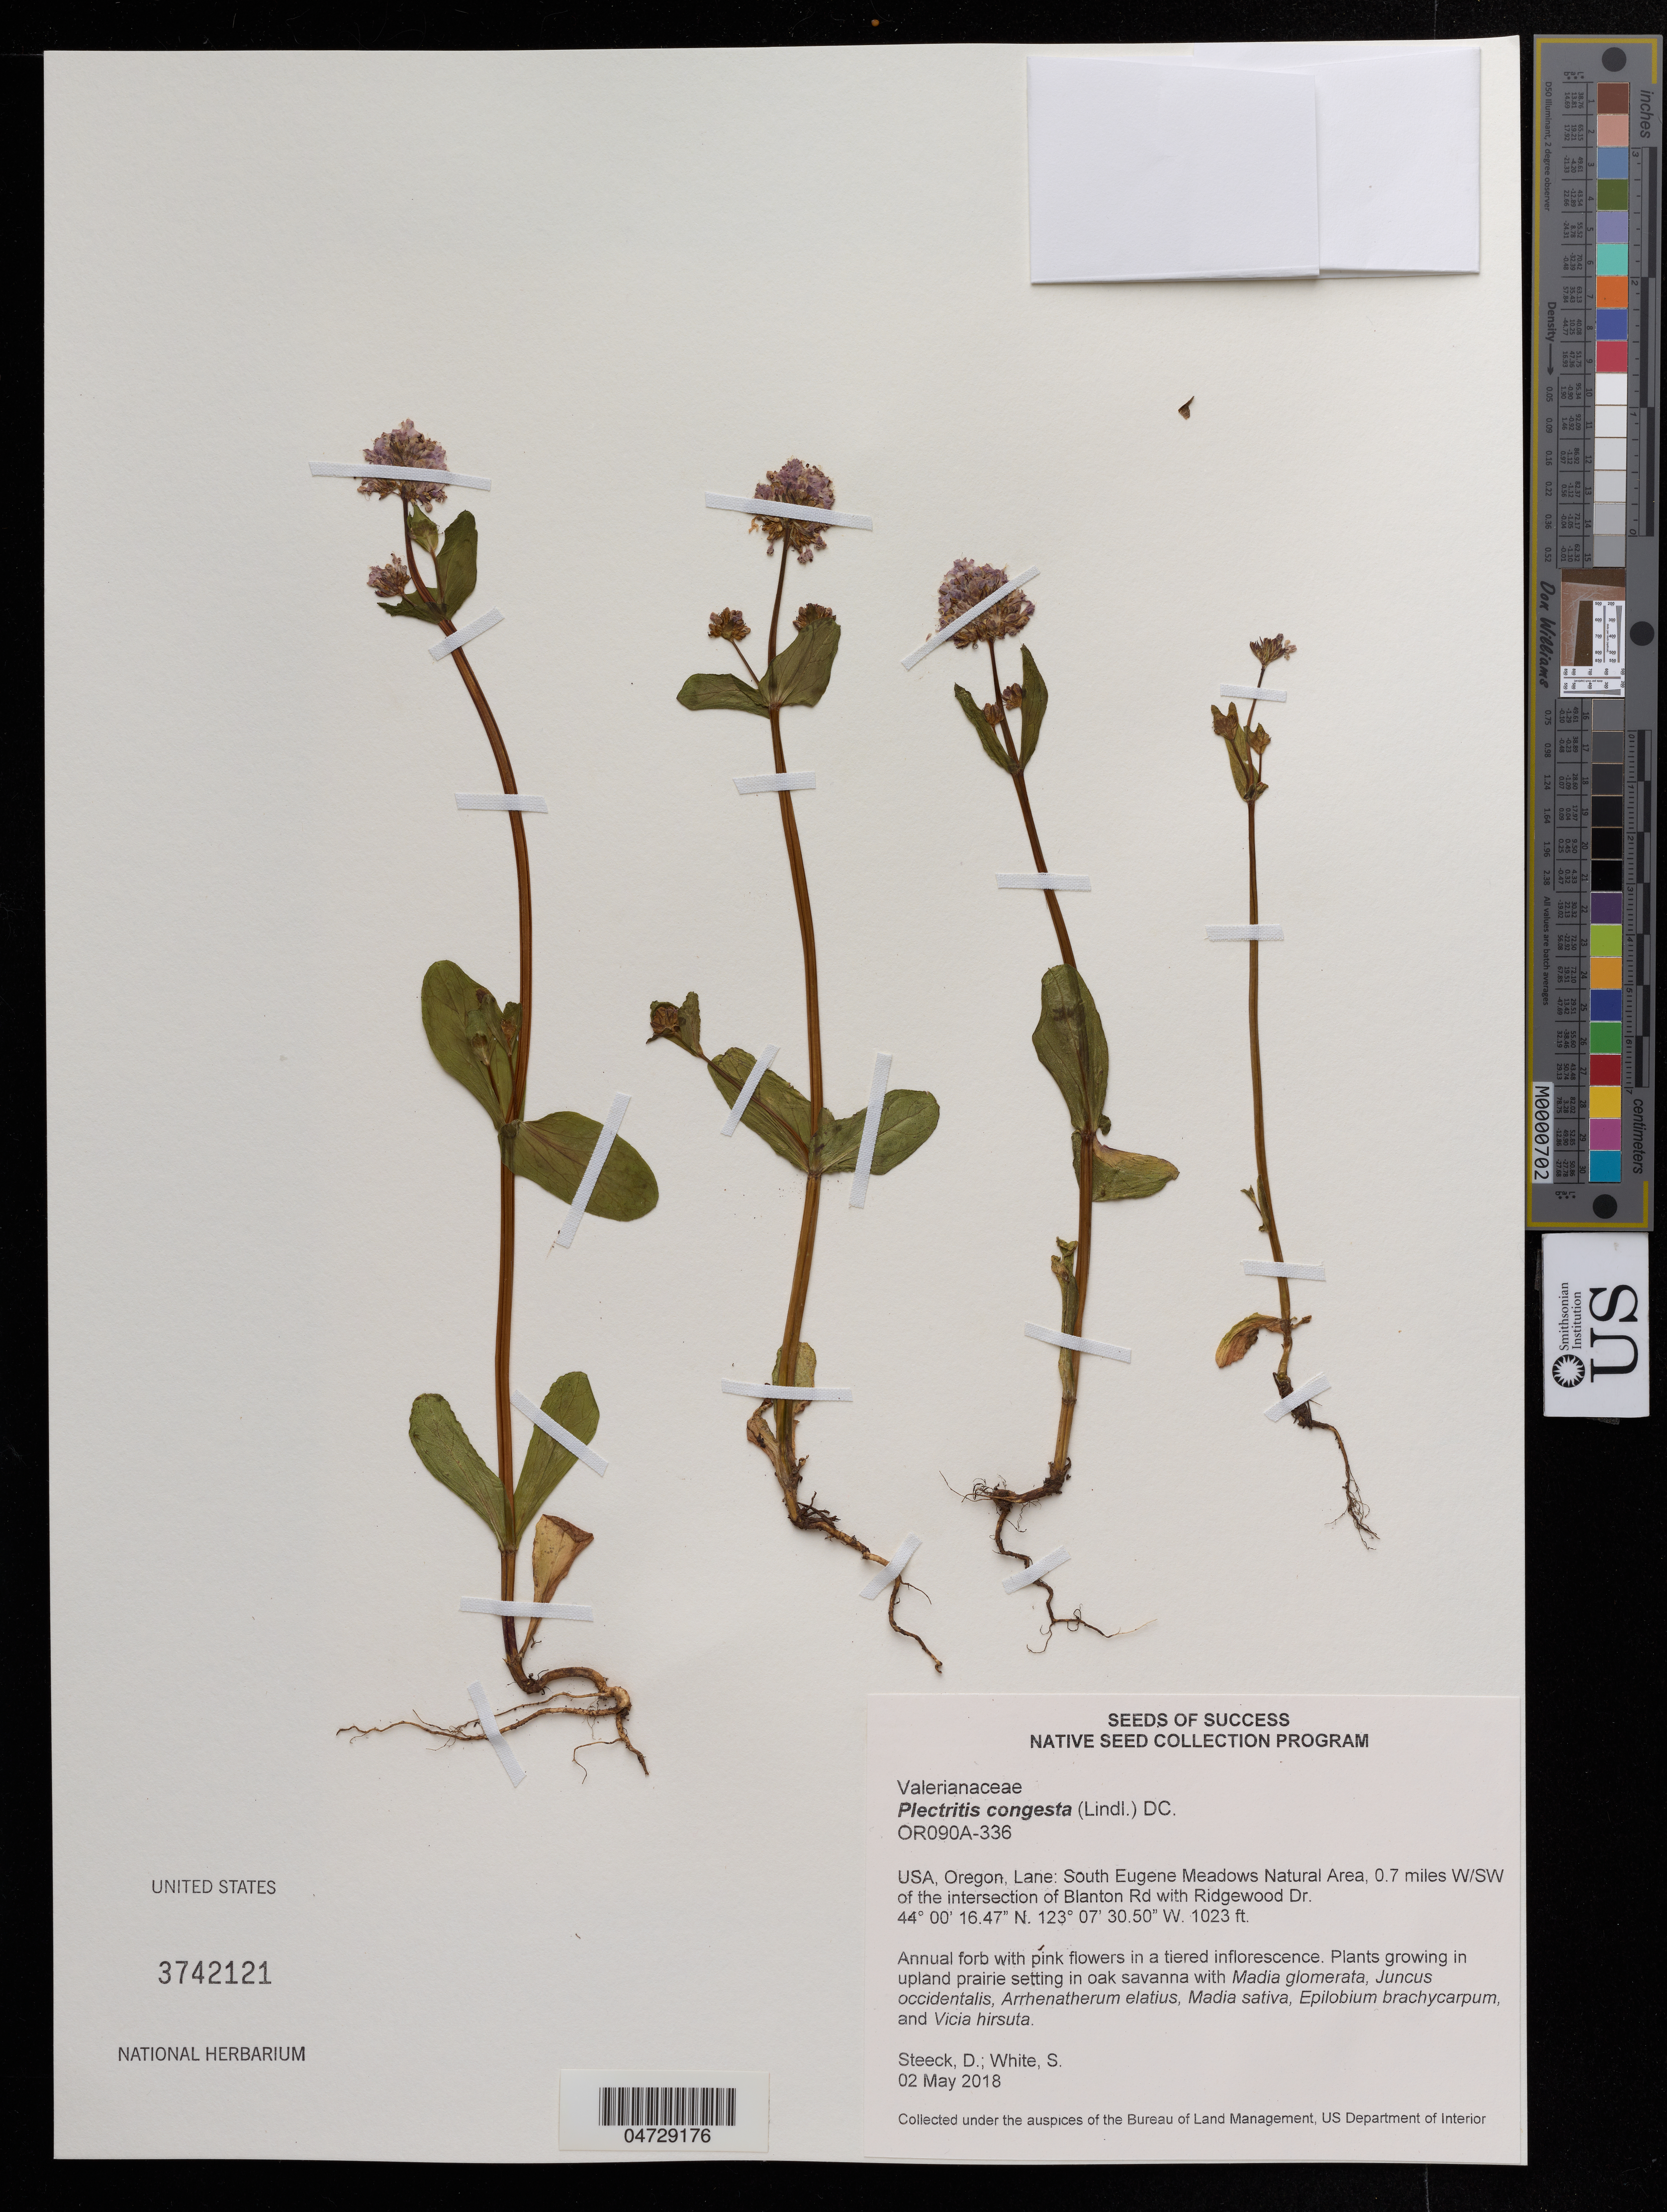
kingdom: Plantae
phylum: Tracheophyta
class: Magnoliopsida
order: Dipsacales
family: Caprifoliaceae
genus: Plectritis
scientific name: Plectritis congesta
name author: (Lindl.) DC.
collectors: D. Steeck & S. White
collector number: OR090A-336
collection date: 2018-05-02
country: United States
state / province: Oregon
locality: Lane: South Eugene Meadows Natural Area, 0.7 miles W/SW of the intersection of Blanton Rd with Ridgewood Dr.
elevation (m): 312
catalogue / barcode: US 3742121